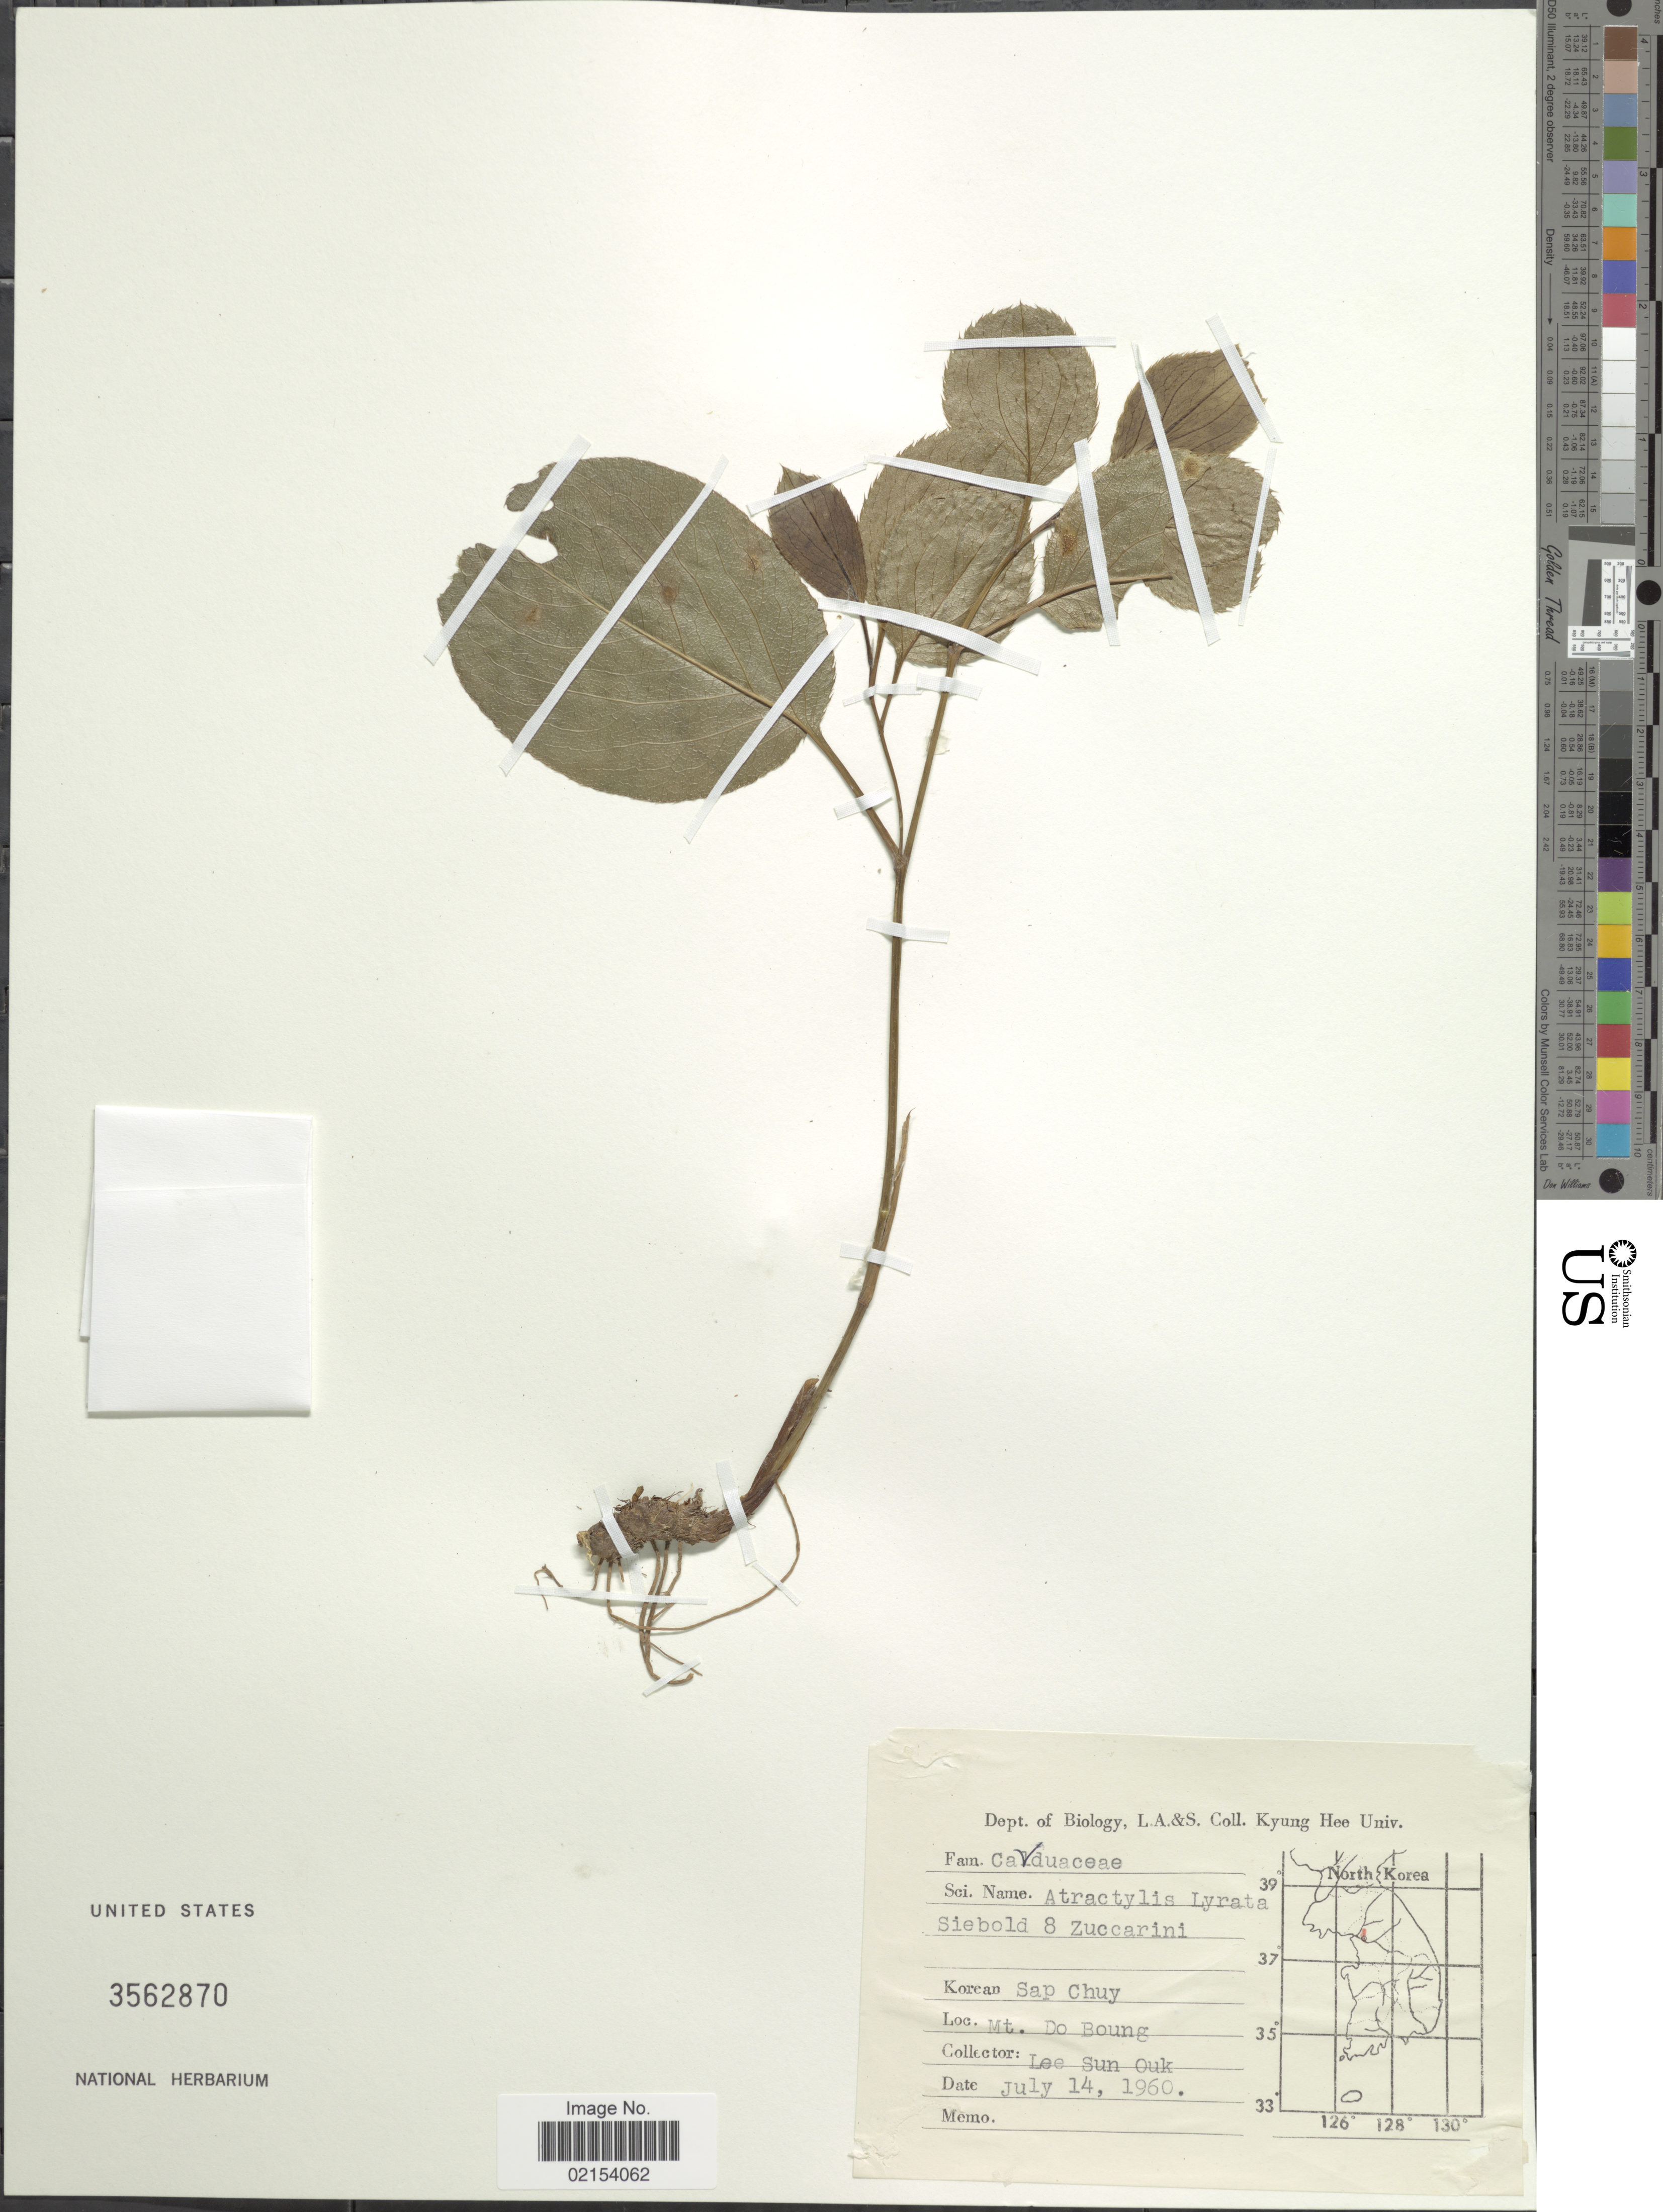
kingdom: Plantae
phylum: Tracheophyta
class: Magnoliopsida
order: Asterales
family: Asteraceae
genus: Atractylodes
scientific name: Atractylodes lancea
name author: (Thunb.) DC.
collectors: S. Lee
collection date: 1960-07-14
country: South Korea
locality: Mt. Do Boung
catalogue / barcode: US 3562870